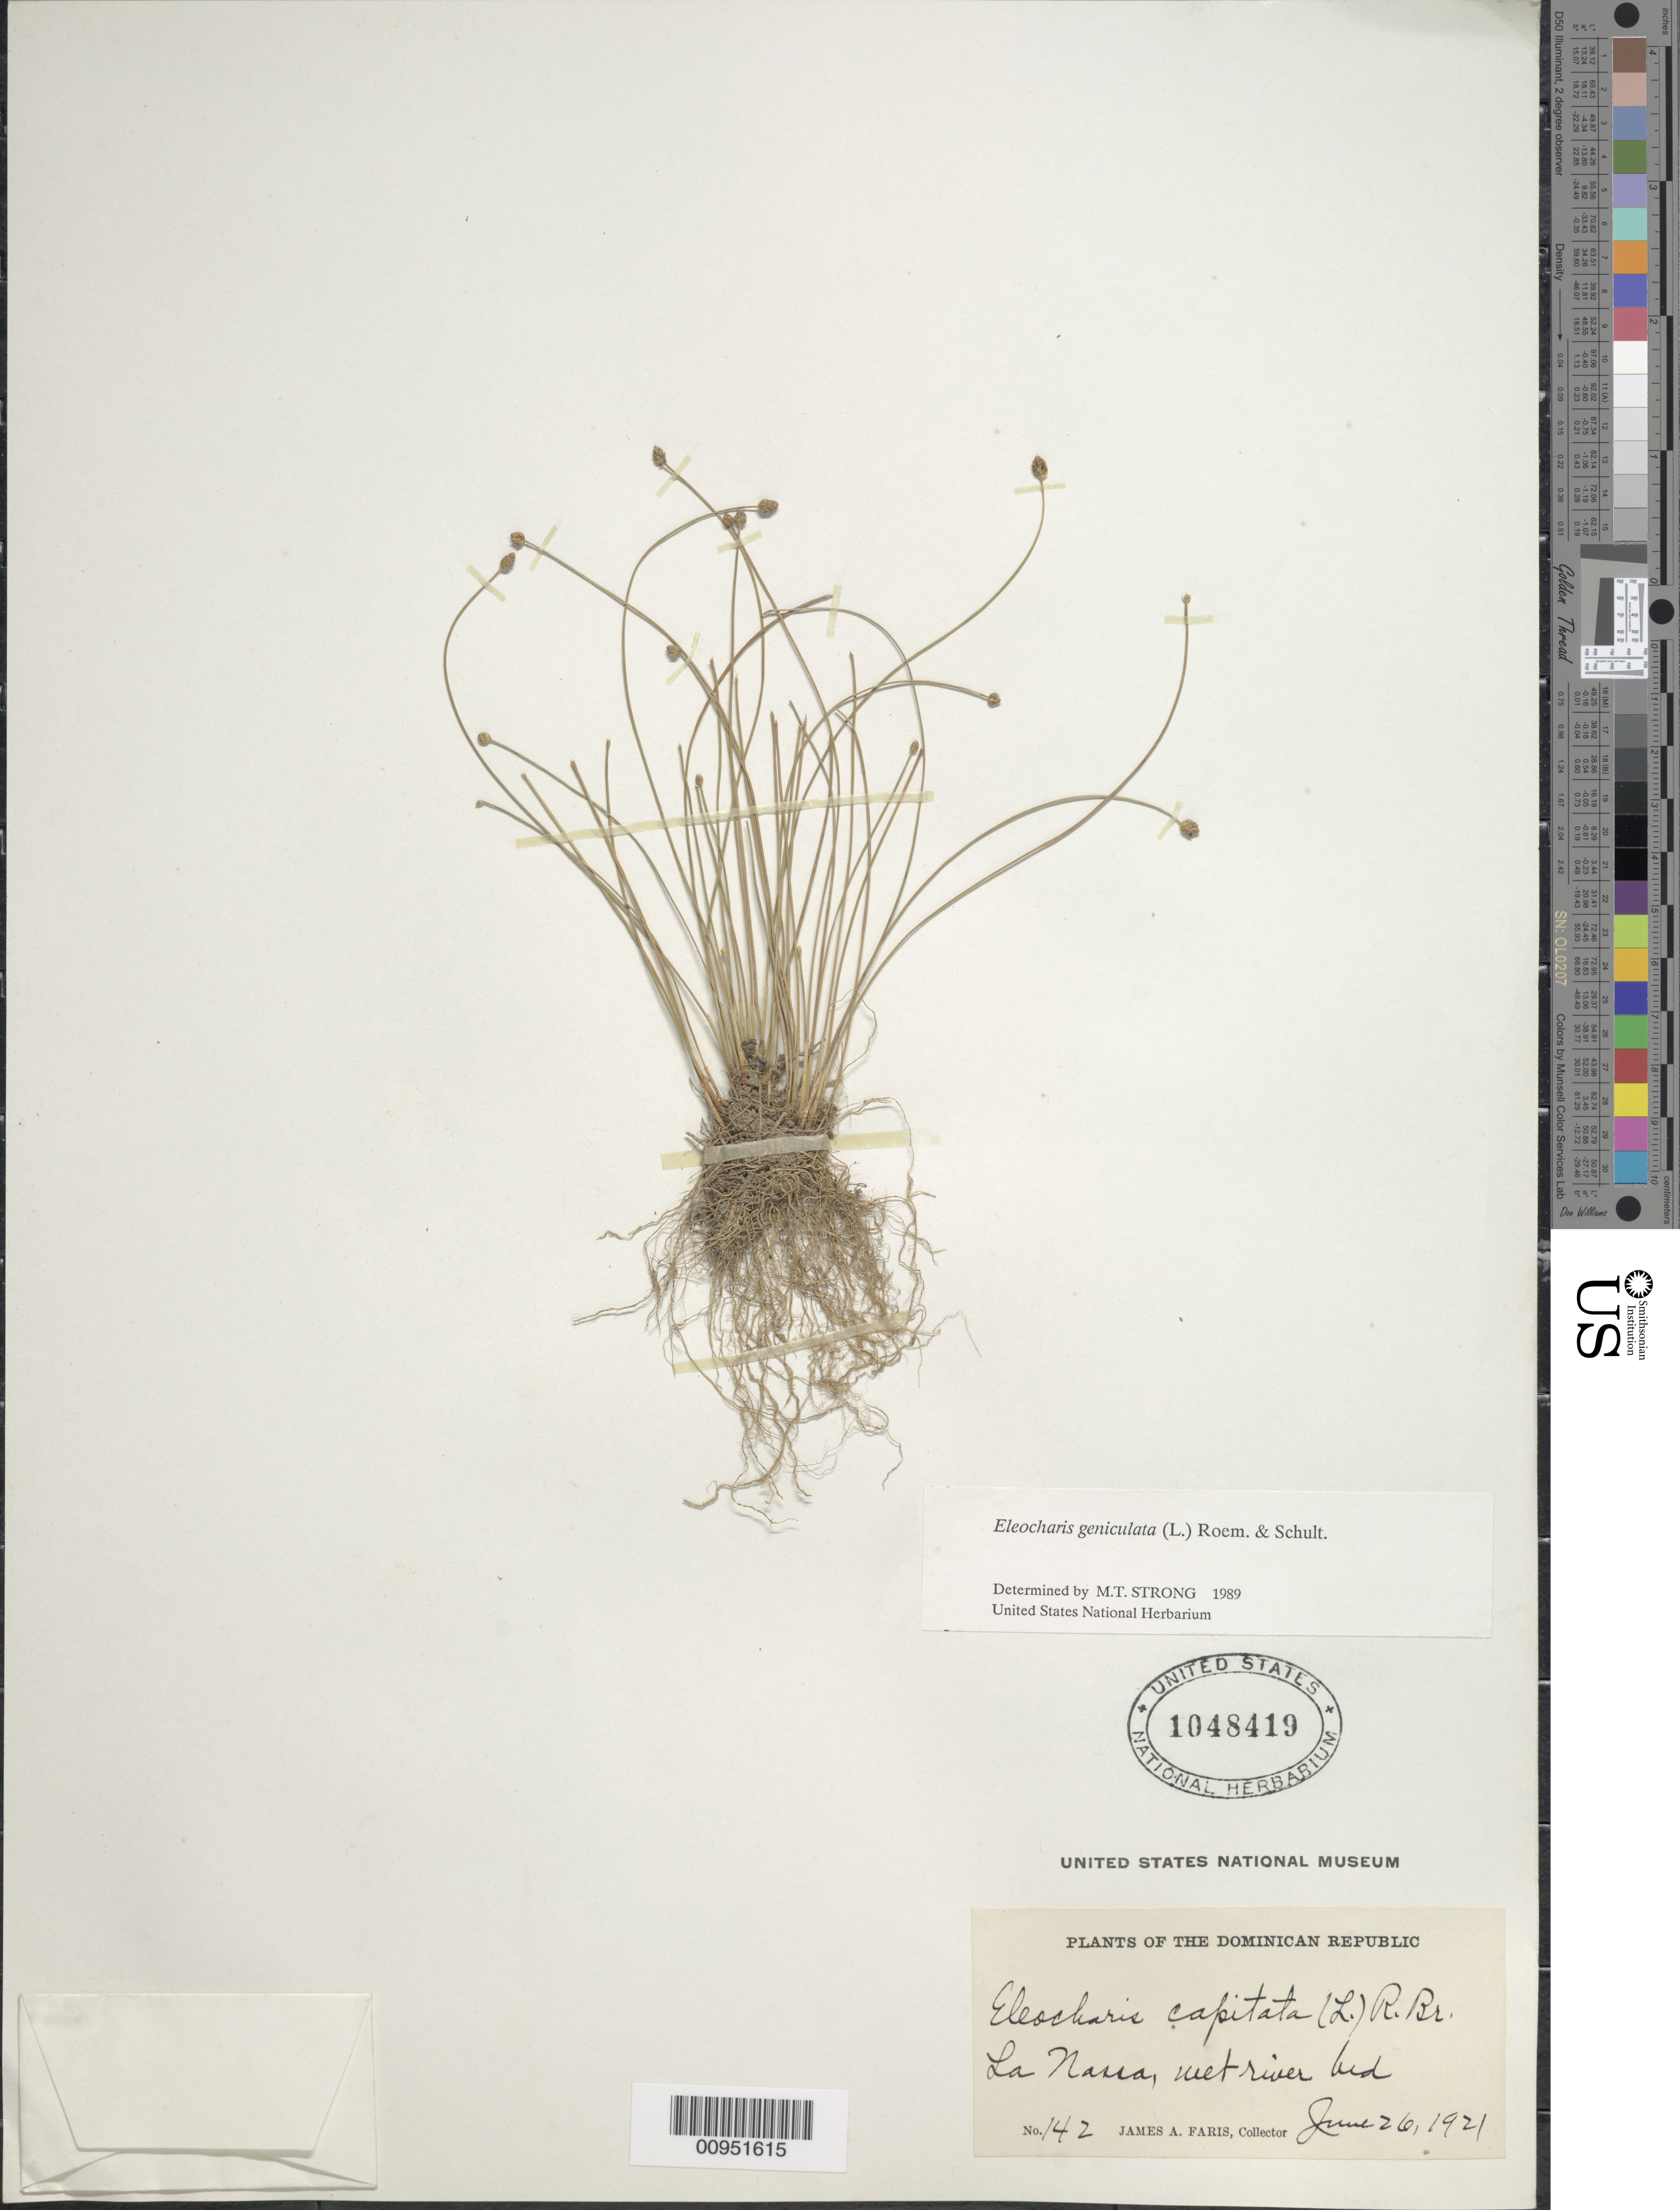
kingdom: Plantae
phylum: Tracheophyta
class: Liliopsida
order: Poales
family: Cyperaceae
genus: Eleocharis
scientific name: Eleocharis geniculata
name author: (L.) Roem. & Schult.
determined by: Strong, M. T., (US), Smithsonian Institution - National Museum of Natural History (UNITED STATES)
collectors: J. Faris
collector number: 142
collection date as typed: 26 Jun 1921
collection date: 1921-06-26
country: Dominican Republic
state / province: San Cristóbal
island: Hispaniola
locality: La Nassa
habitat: Wet river bed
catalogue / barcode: US 1048419